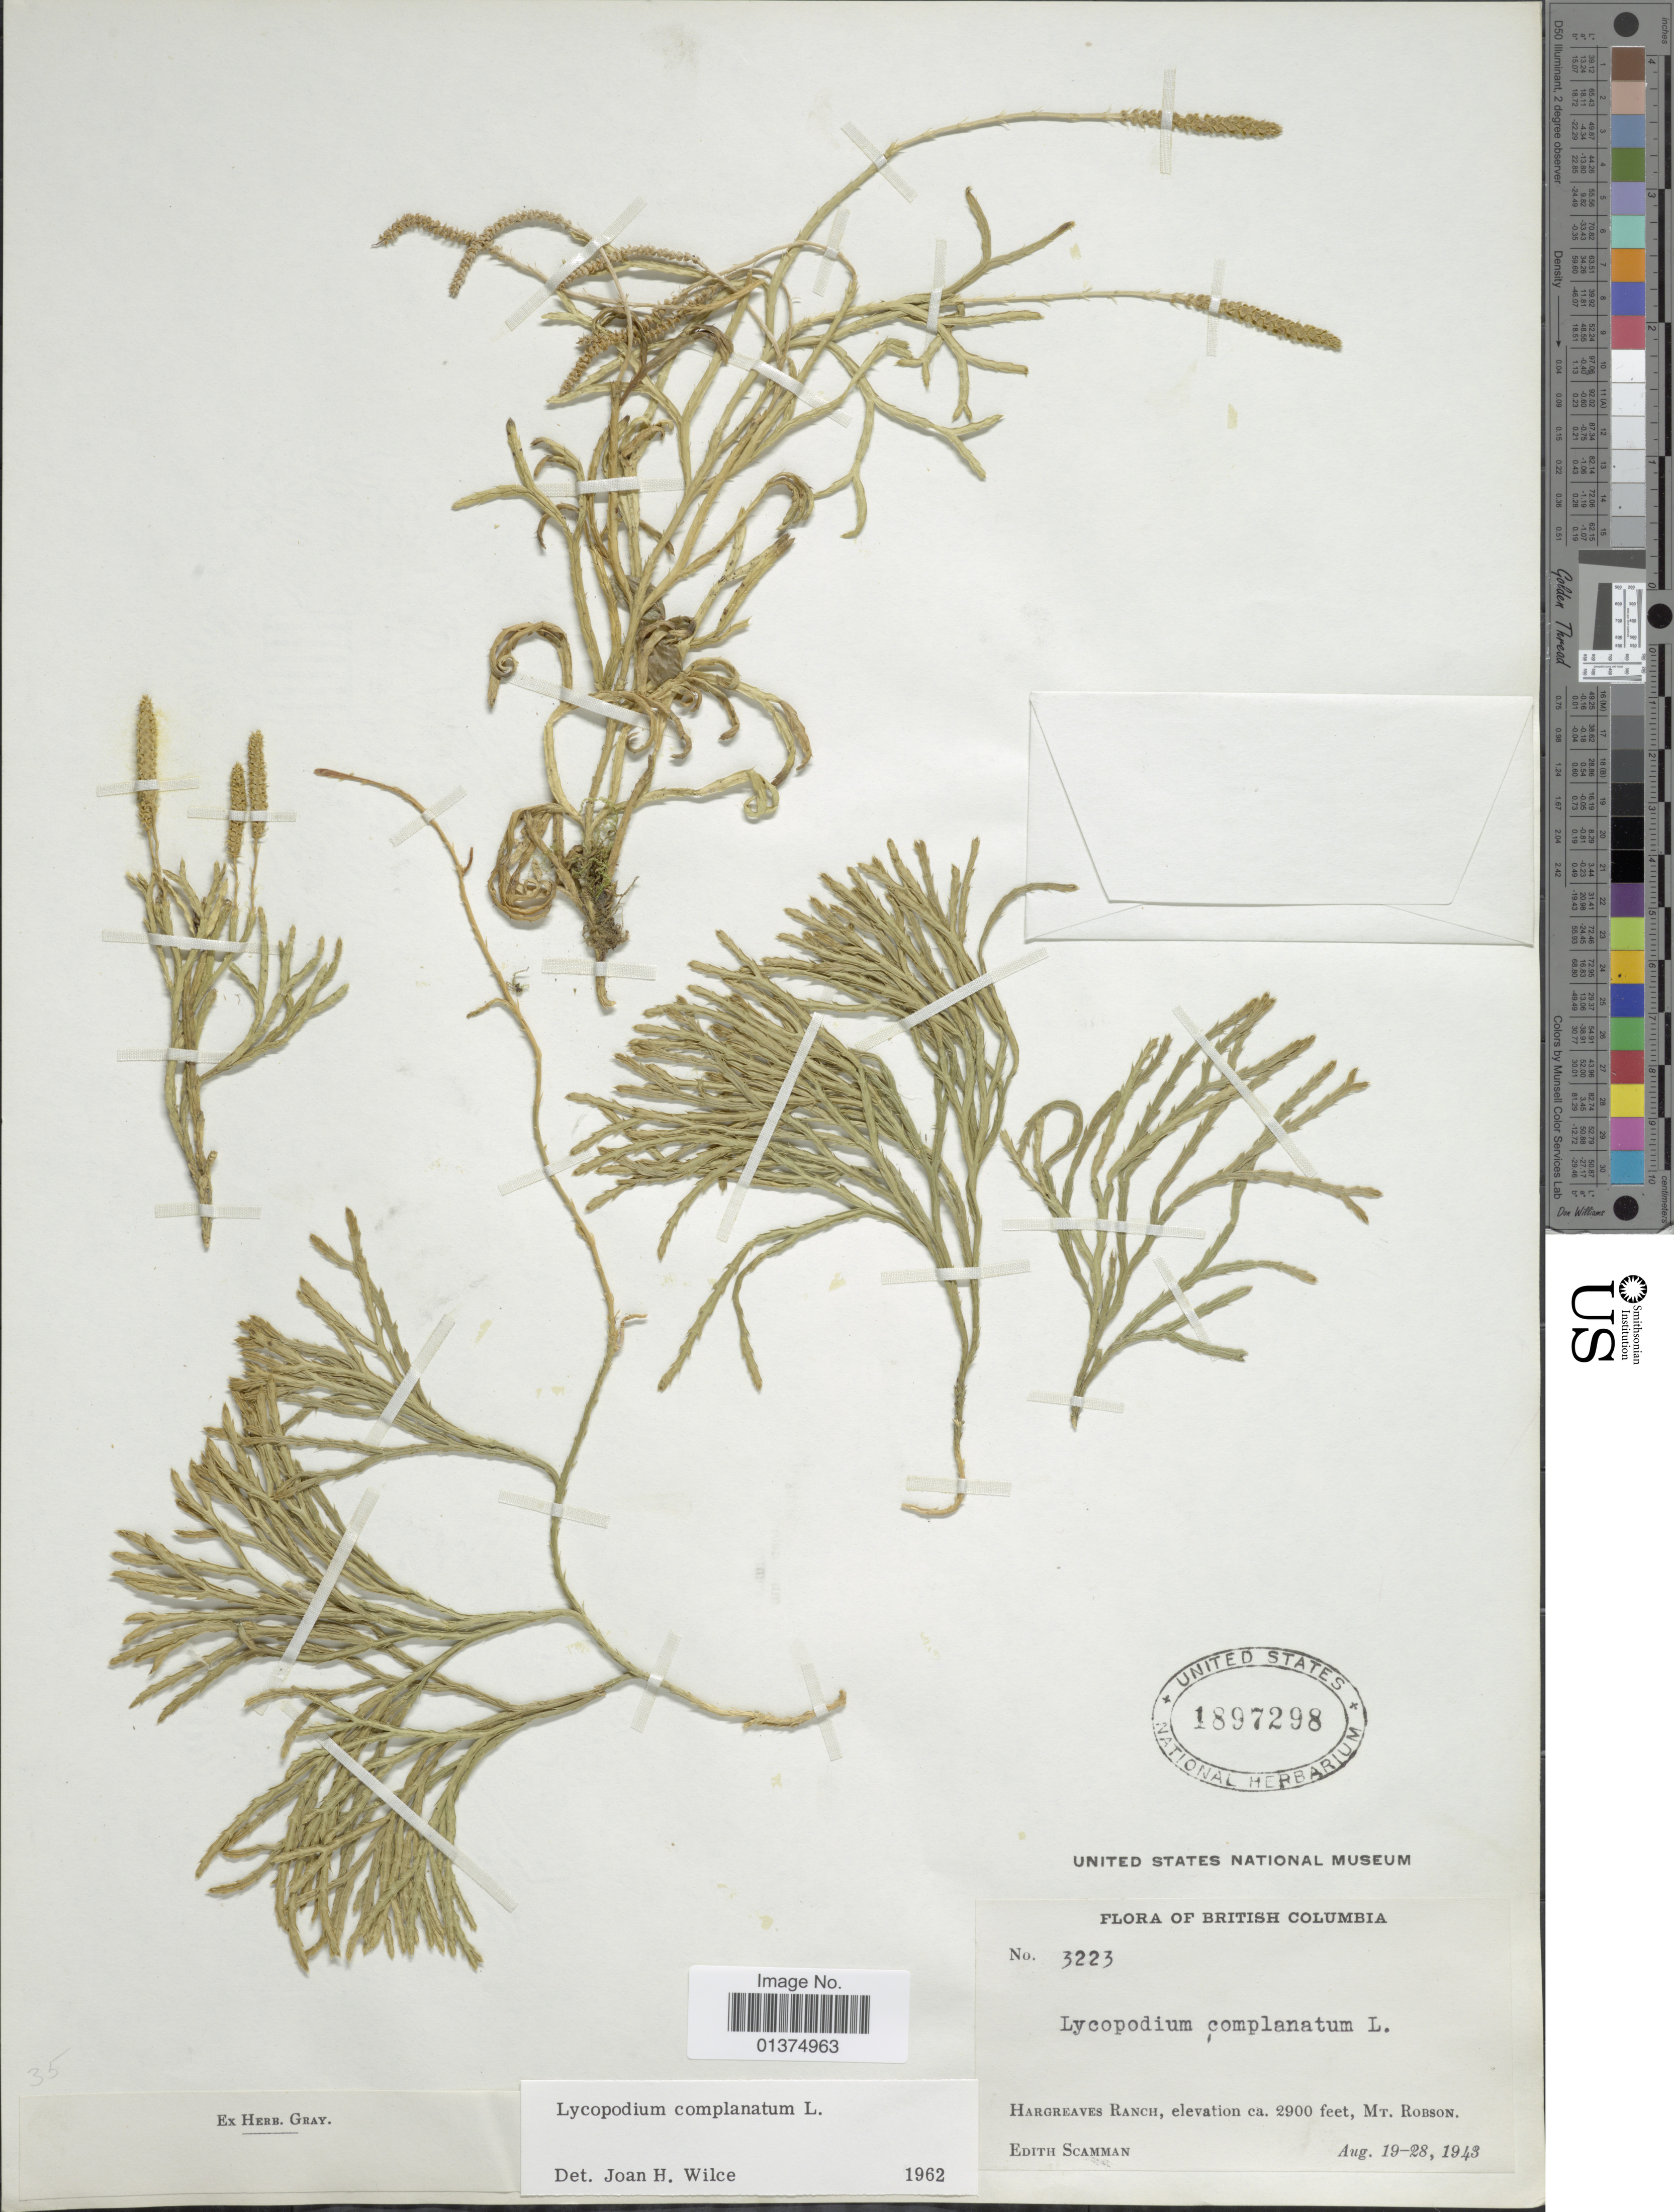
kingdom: Plantae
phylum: Tracheophyta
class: Lycopodiopsida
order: Lycopodiales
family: Lycopodiaceae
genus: Diphasiastrum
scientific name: Diphasiastrum complanatum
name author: (L.) Holub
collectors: E. Scamman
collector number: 3223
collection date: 1943-08-19/1943-08-28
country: Canada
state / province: British Columbia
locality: Hargreaves Ranch, Mt Robson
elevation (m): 884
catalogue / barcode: US 1897298